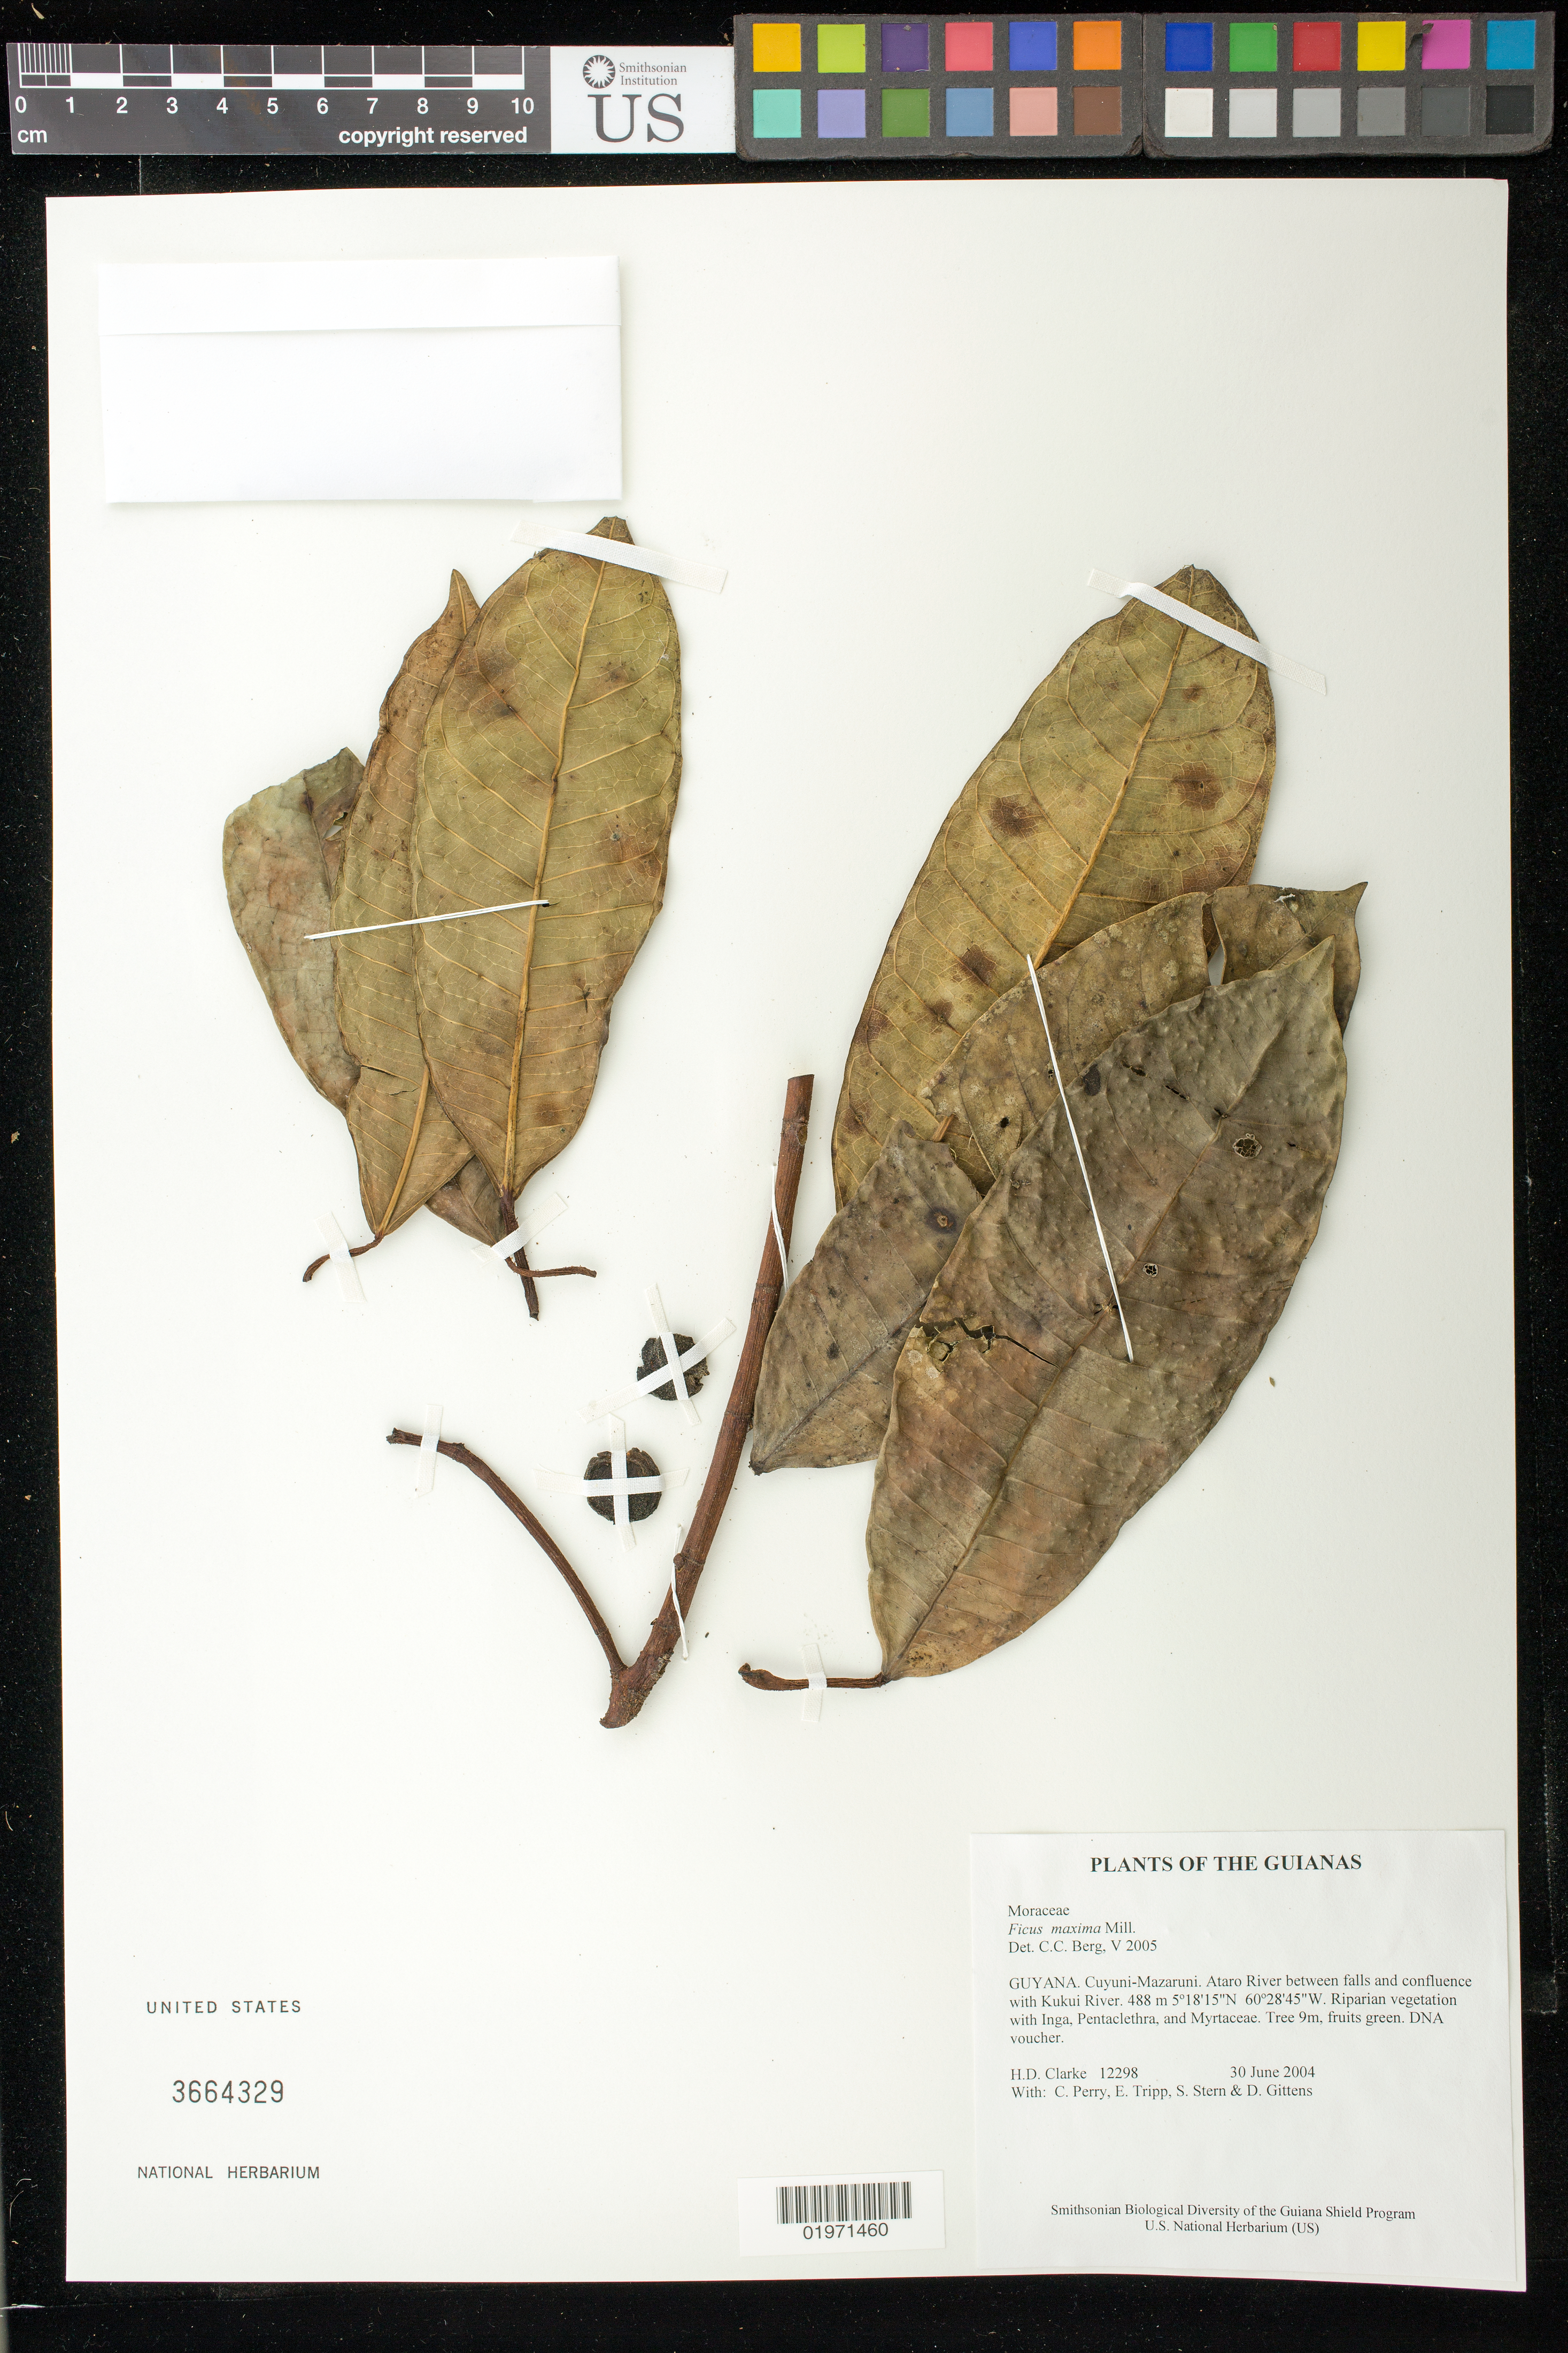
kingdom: Plantae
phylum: Tracheophyta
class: Magnoliopsida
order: Rosales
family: Moraceae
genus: Ficus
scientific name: Ficus maxima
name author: Mill.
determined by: Berg, C. C.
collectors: H. D. Clarke, C. Perry, E. Tripp, S. R. Stern & D. Gittens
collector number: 12298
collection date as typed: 30 June 2004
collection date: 2004-06-30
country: Guyana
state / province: Cuyuni-Mazaruni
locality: Ataro River between falls and confluence with Kukui River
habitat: Riparian vegetation with Inga, Pentaclethra, and Myrtaceae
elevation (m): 488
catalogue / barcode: US 3664329